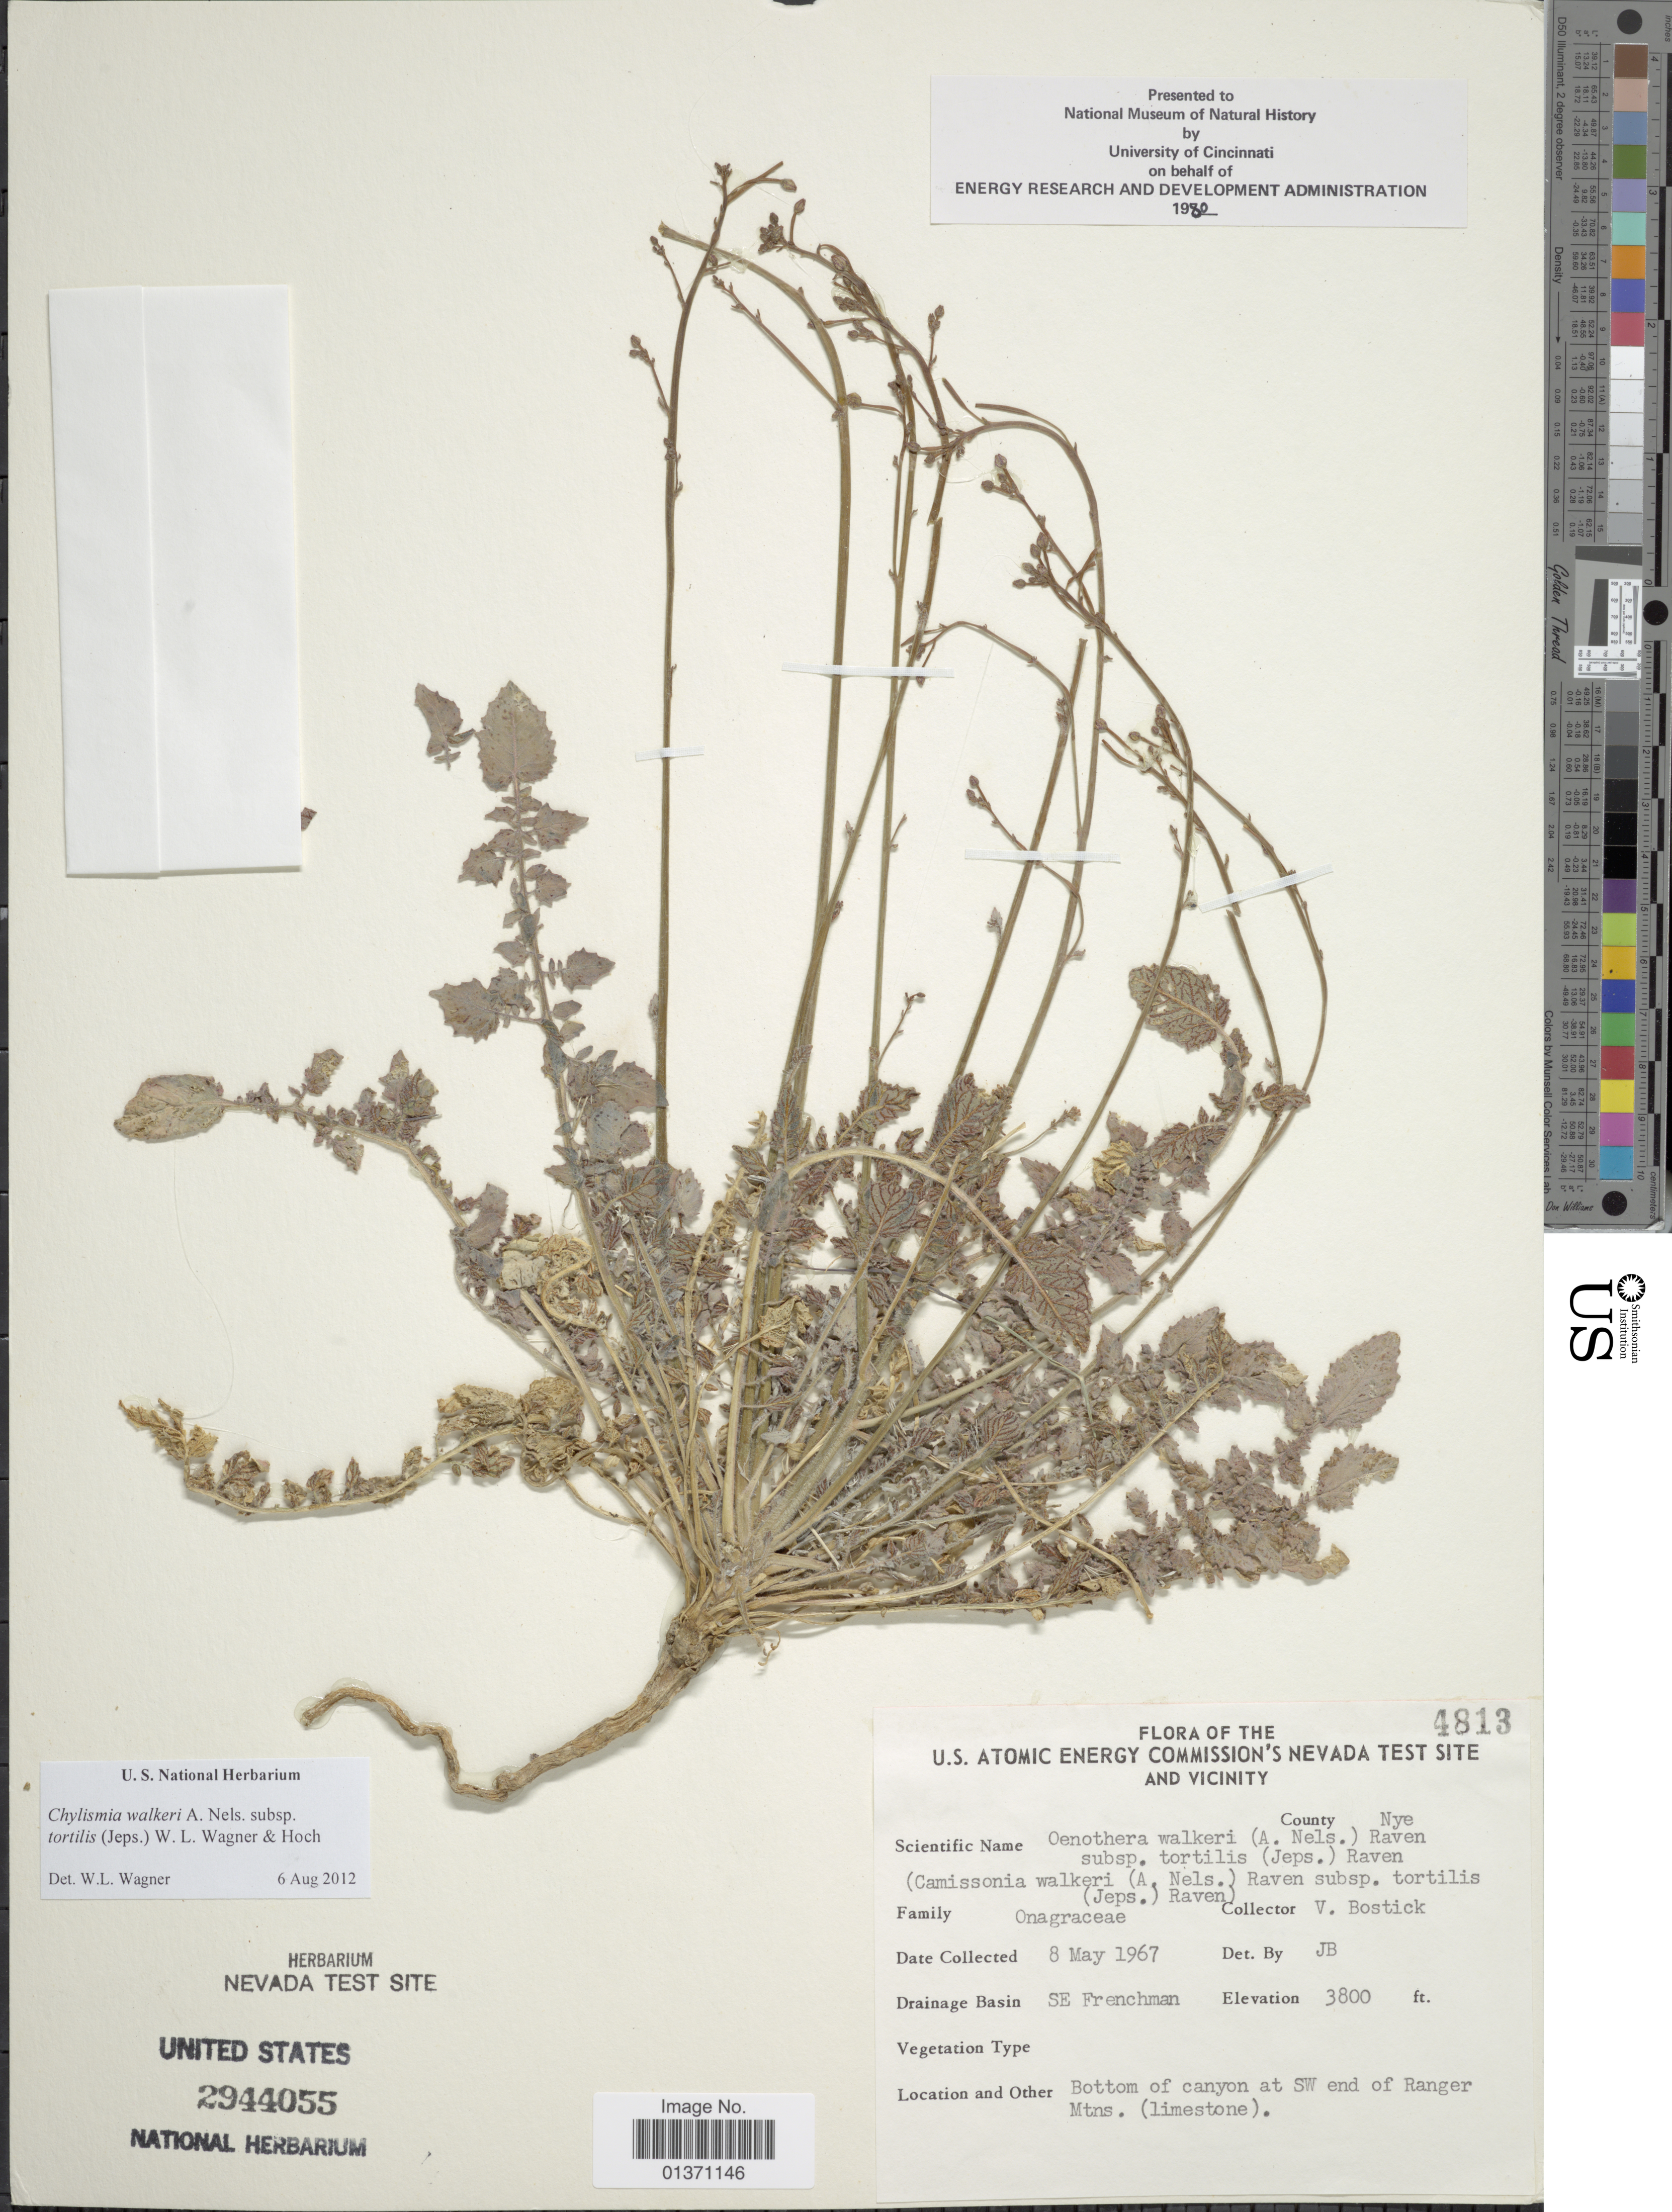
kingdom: Plantae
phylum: Tracheophyta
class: Magnoliopsida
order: Myrtales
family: Onagraceae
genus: Chylismia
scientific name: Chylismia walkeri subsp. tortilis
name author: (Jeps.) W.L. Wagner & Hoch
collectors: V. Bostick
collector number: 4813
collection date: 1967-05-08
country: United States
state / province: Nevada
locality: U. S. Atomic Energy Commission's Nevada Test Site and Vicinity, SE Frenchman, Bottom of canyon at SW end of Ranger Mtns (limestone), County Nye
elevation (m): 1158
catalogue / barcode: US 2944055